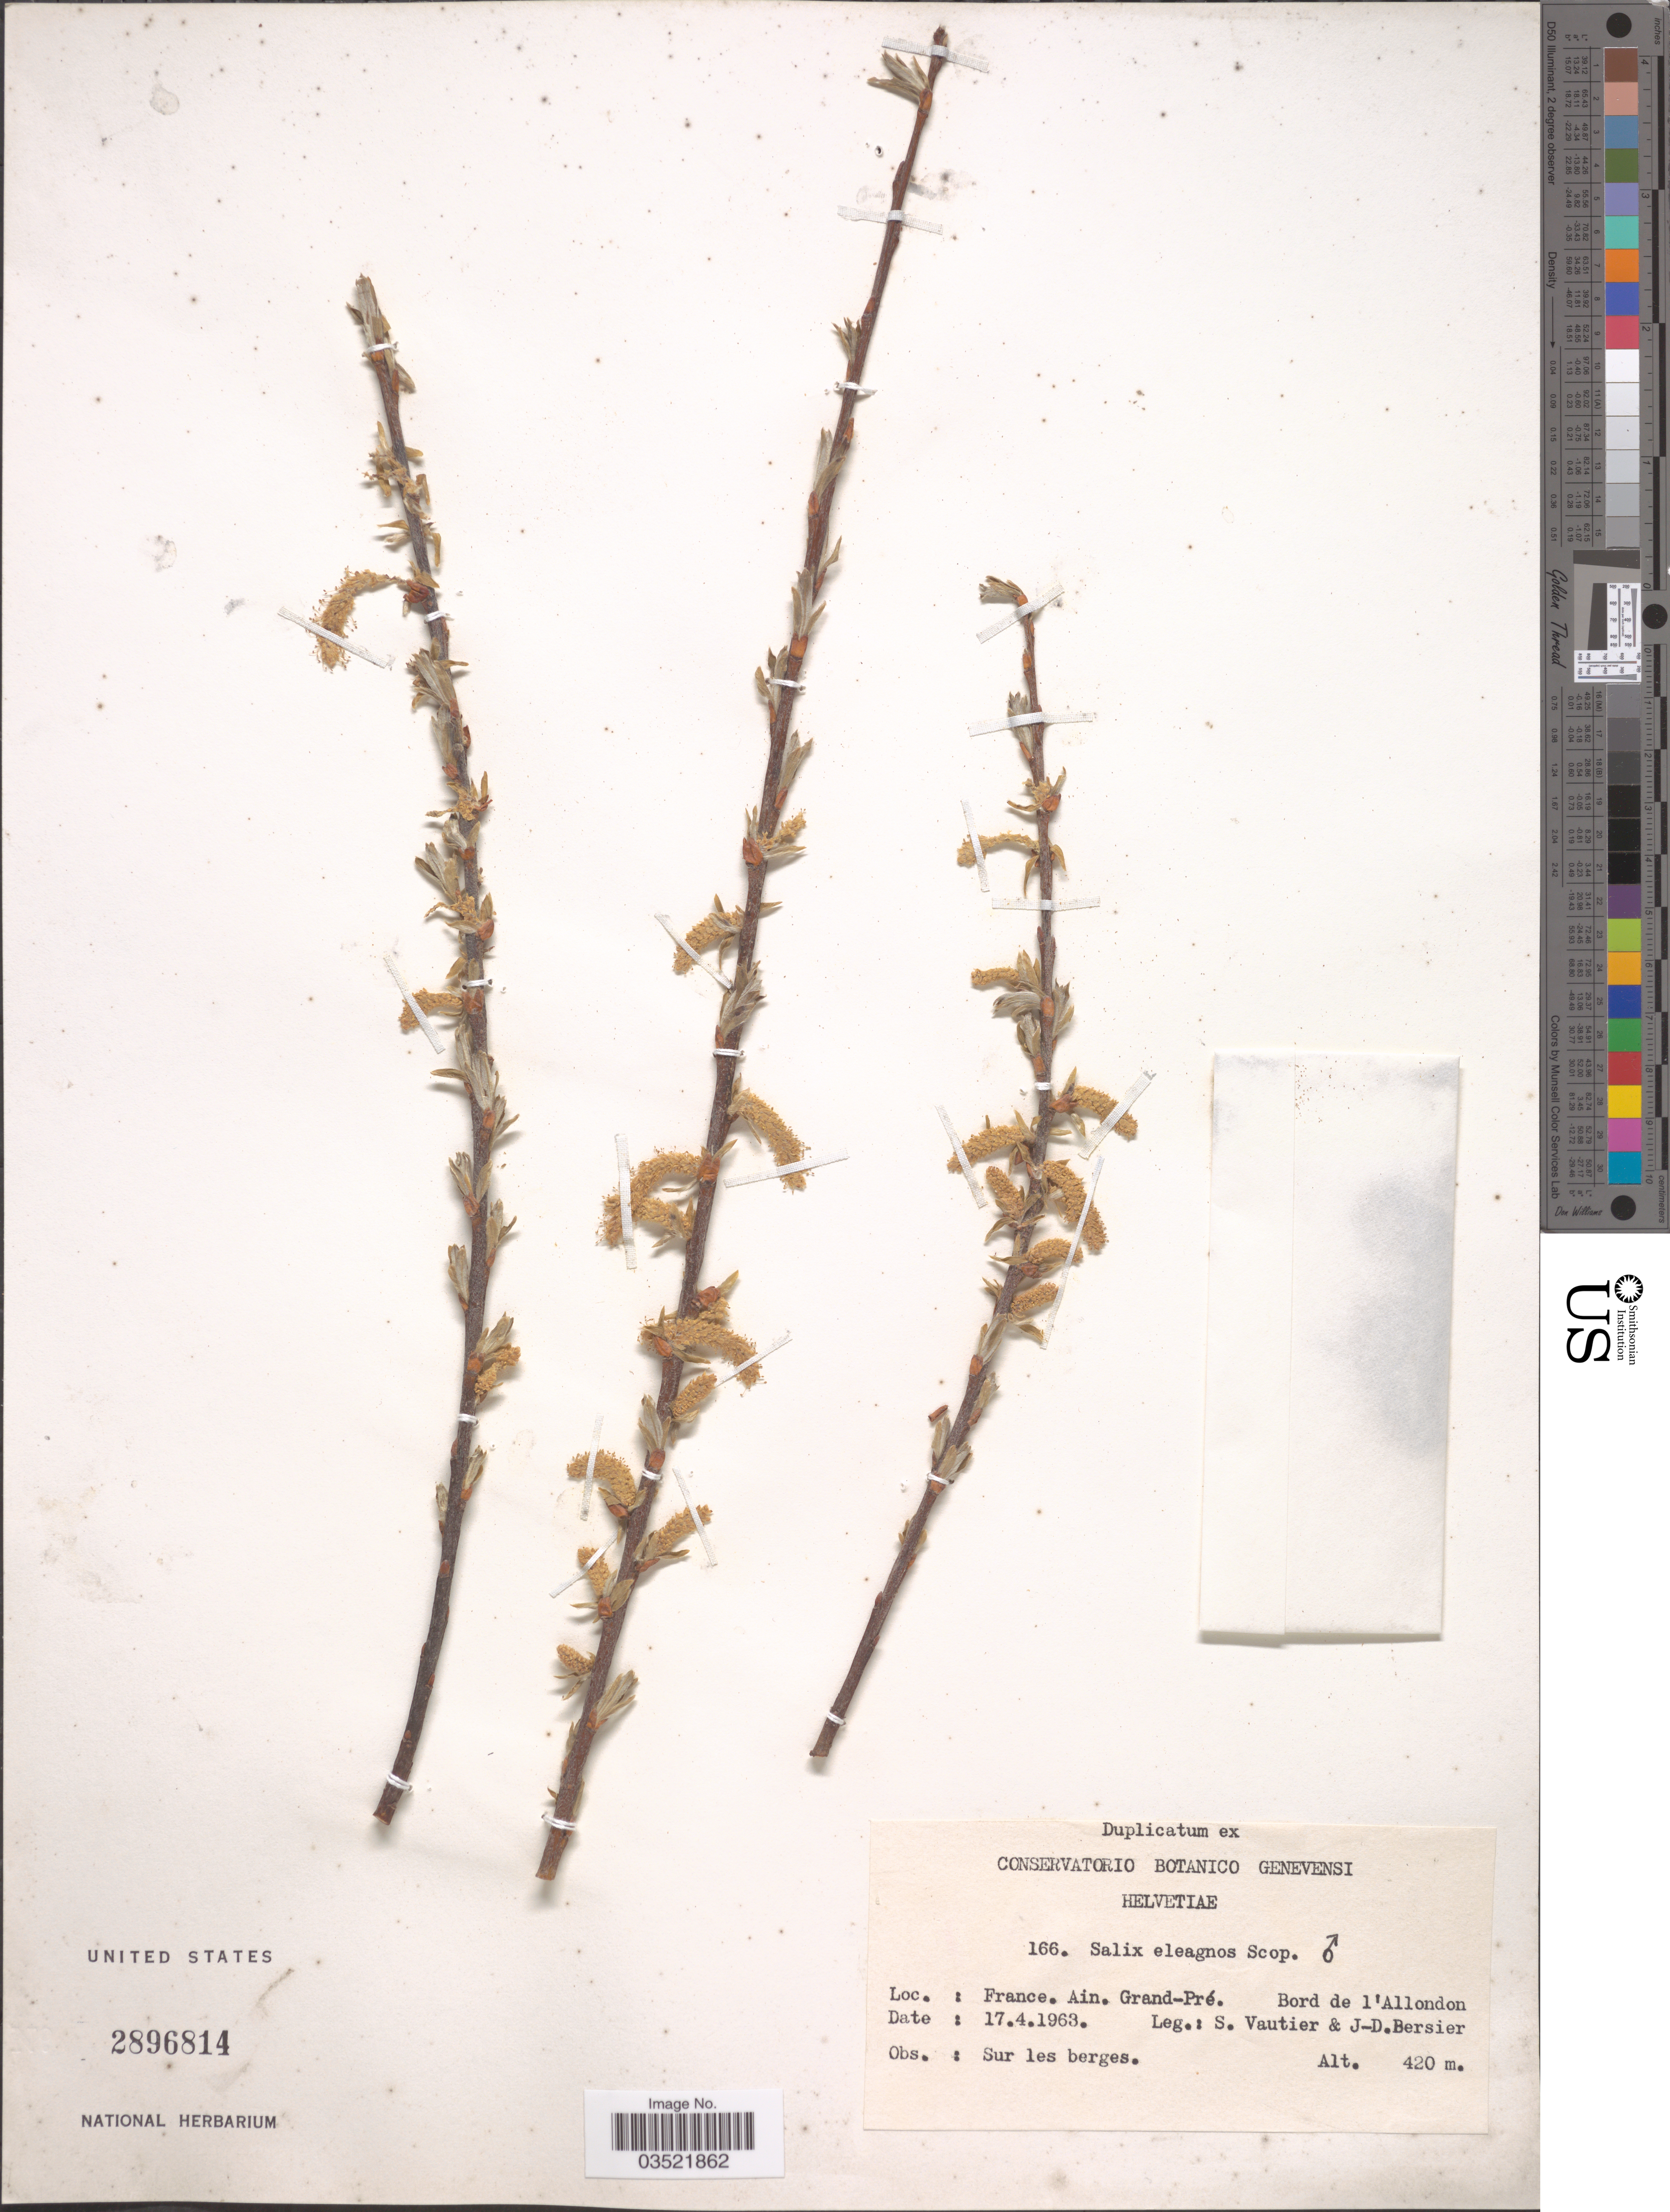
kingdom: Plantae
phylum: Tracheophyta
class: Magnoliopsida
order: Malpighiales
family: Salicaceae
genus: Salix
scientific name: Salix eleagnos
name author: Scop.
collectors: S. Vautier & Bersier, J.D.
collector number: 166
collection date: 1963-04-17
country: France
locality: Ain. Grand-Pré. Bord de l'Allondon.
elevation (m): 420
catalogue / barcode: US 2896814